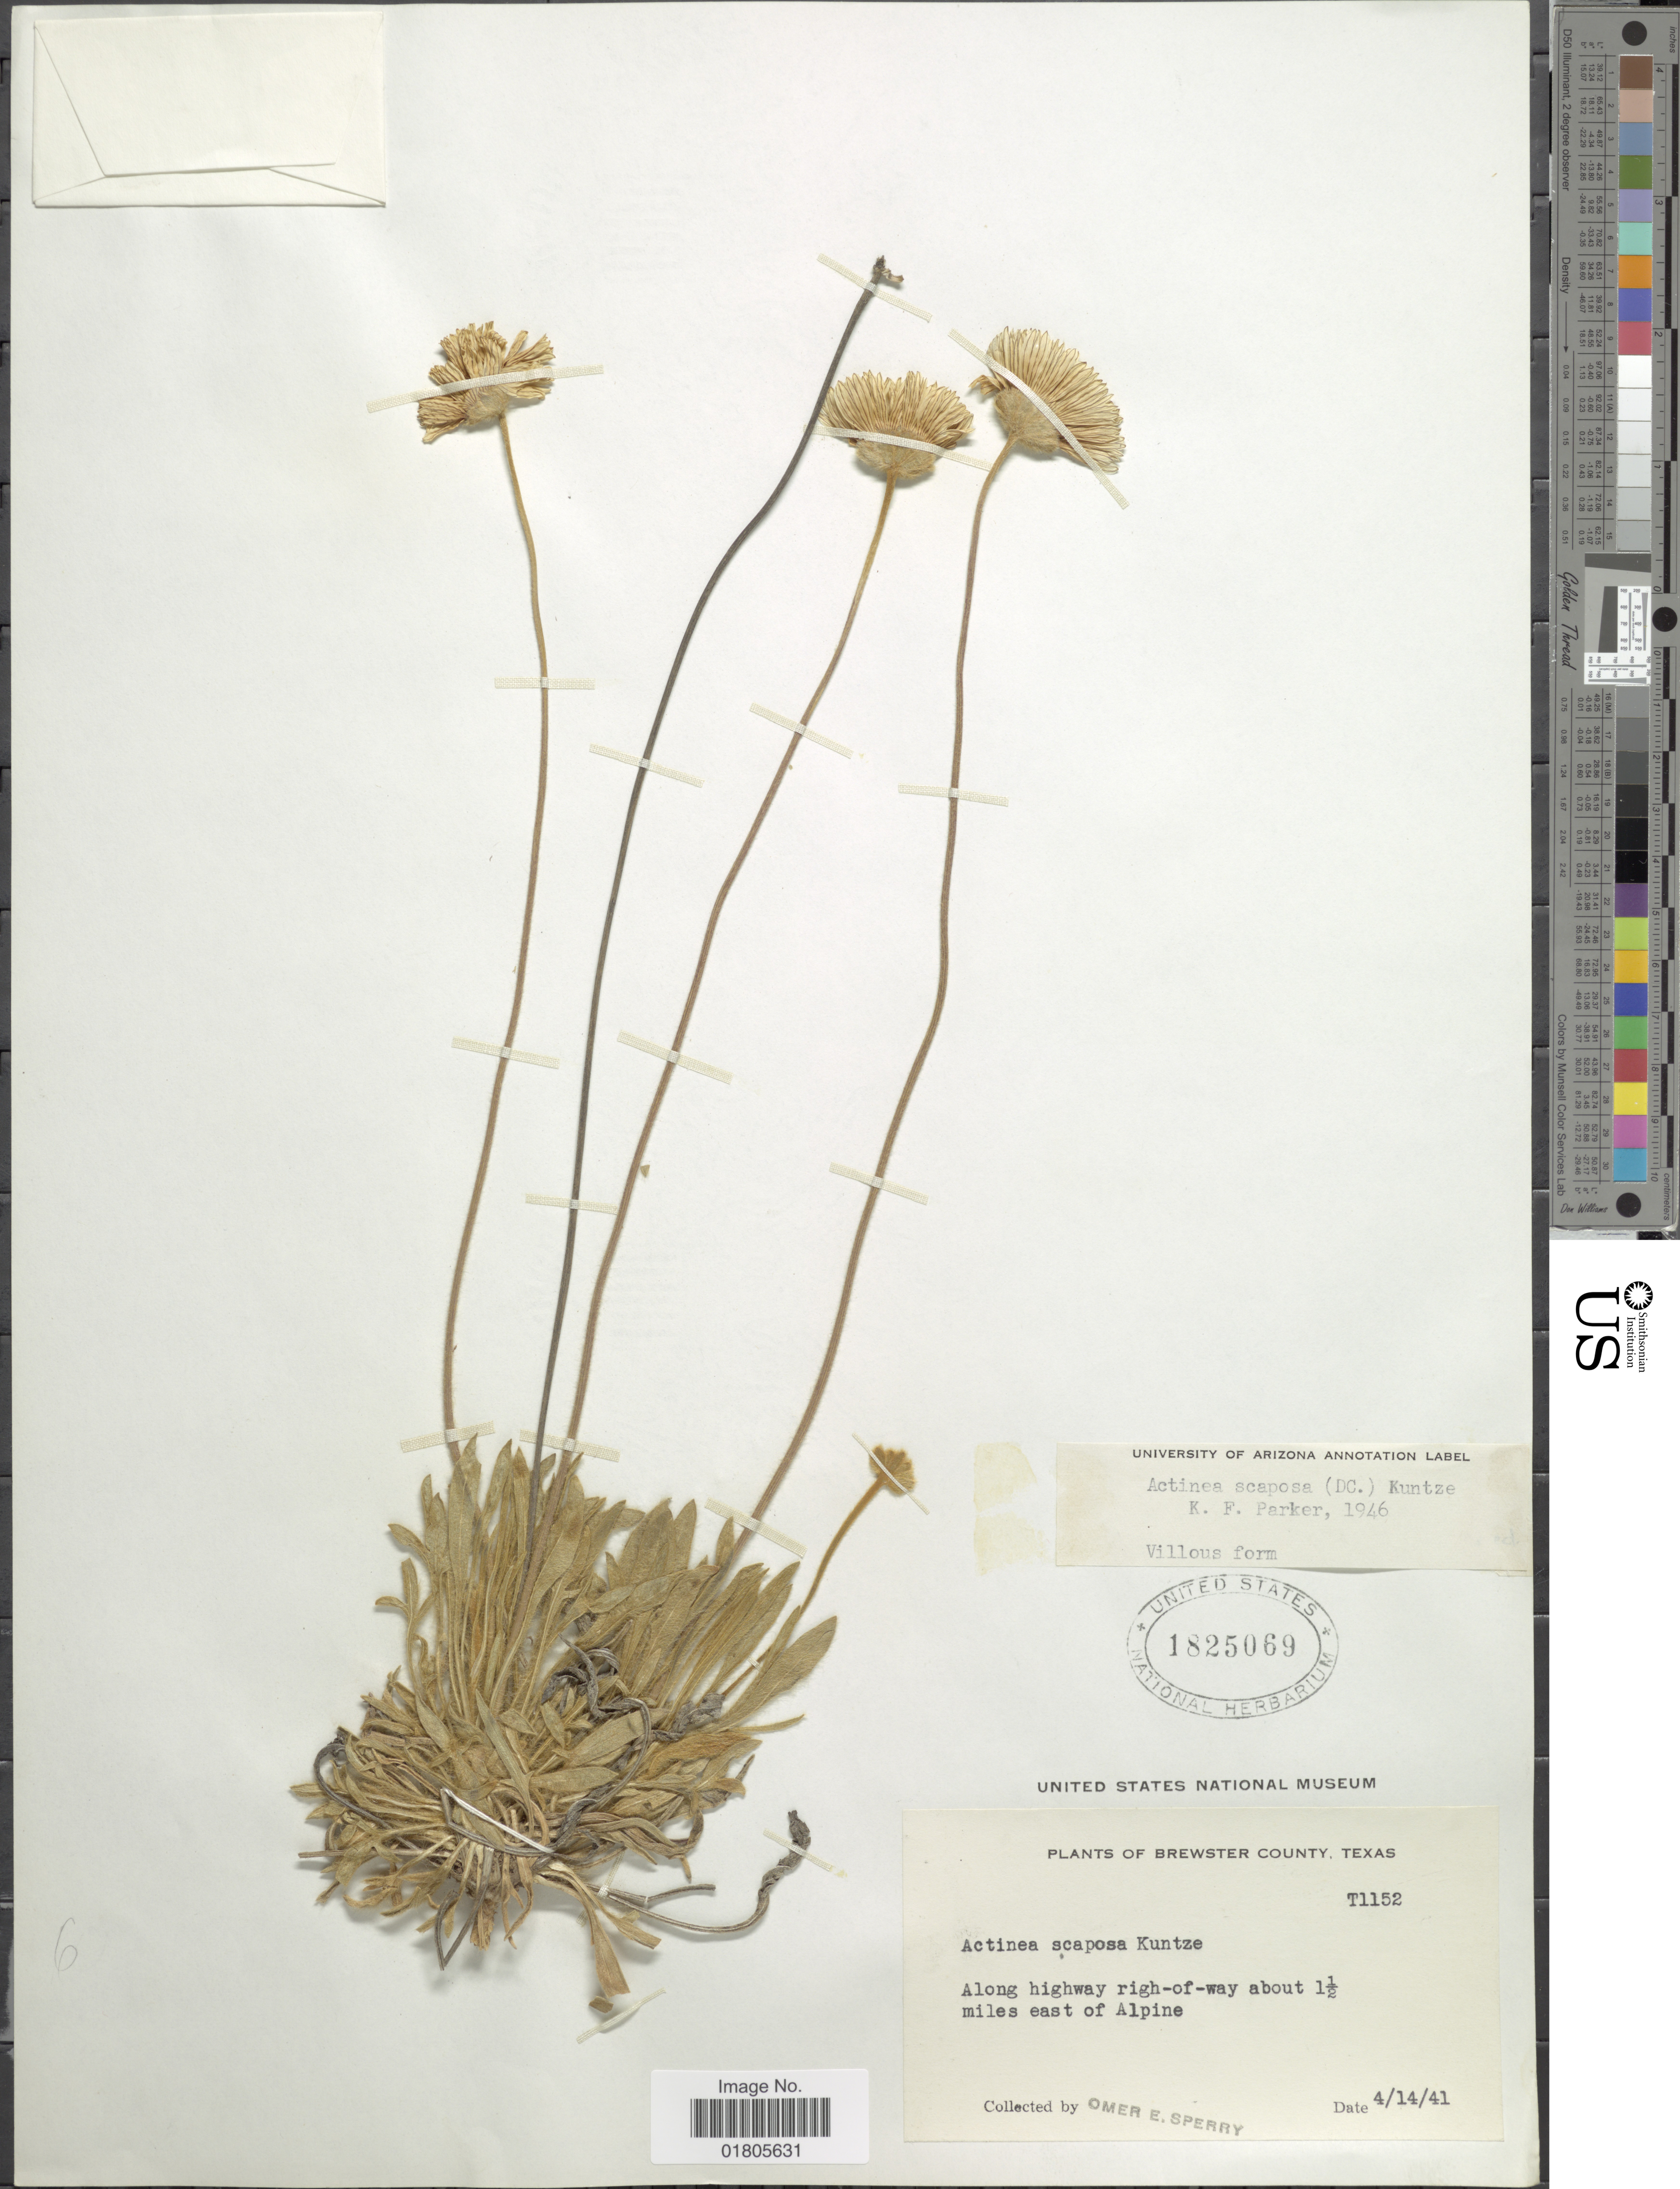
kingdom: Plantae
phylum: Tracheophyta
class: Magnoliopsida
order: Asterales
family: Asteraceae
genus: Actinea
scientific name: Actinea scaposa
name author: (DC.) Kuntze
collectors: O. E. Sperry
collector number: T1152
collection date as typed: Transcribed d/m/y: 14/4/41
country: United States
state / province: Texas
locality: Brewster County. Along highway righ-of-way about 1 1/2 miles east of Alpine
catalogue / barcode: US 1825069